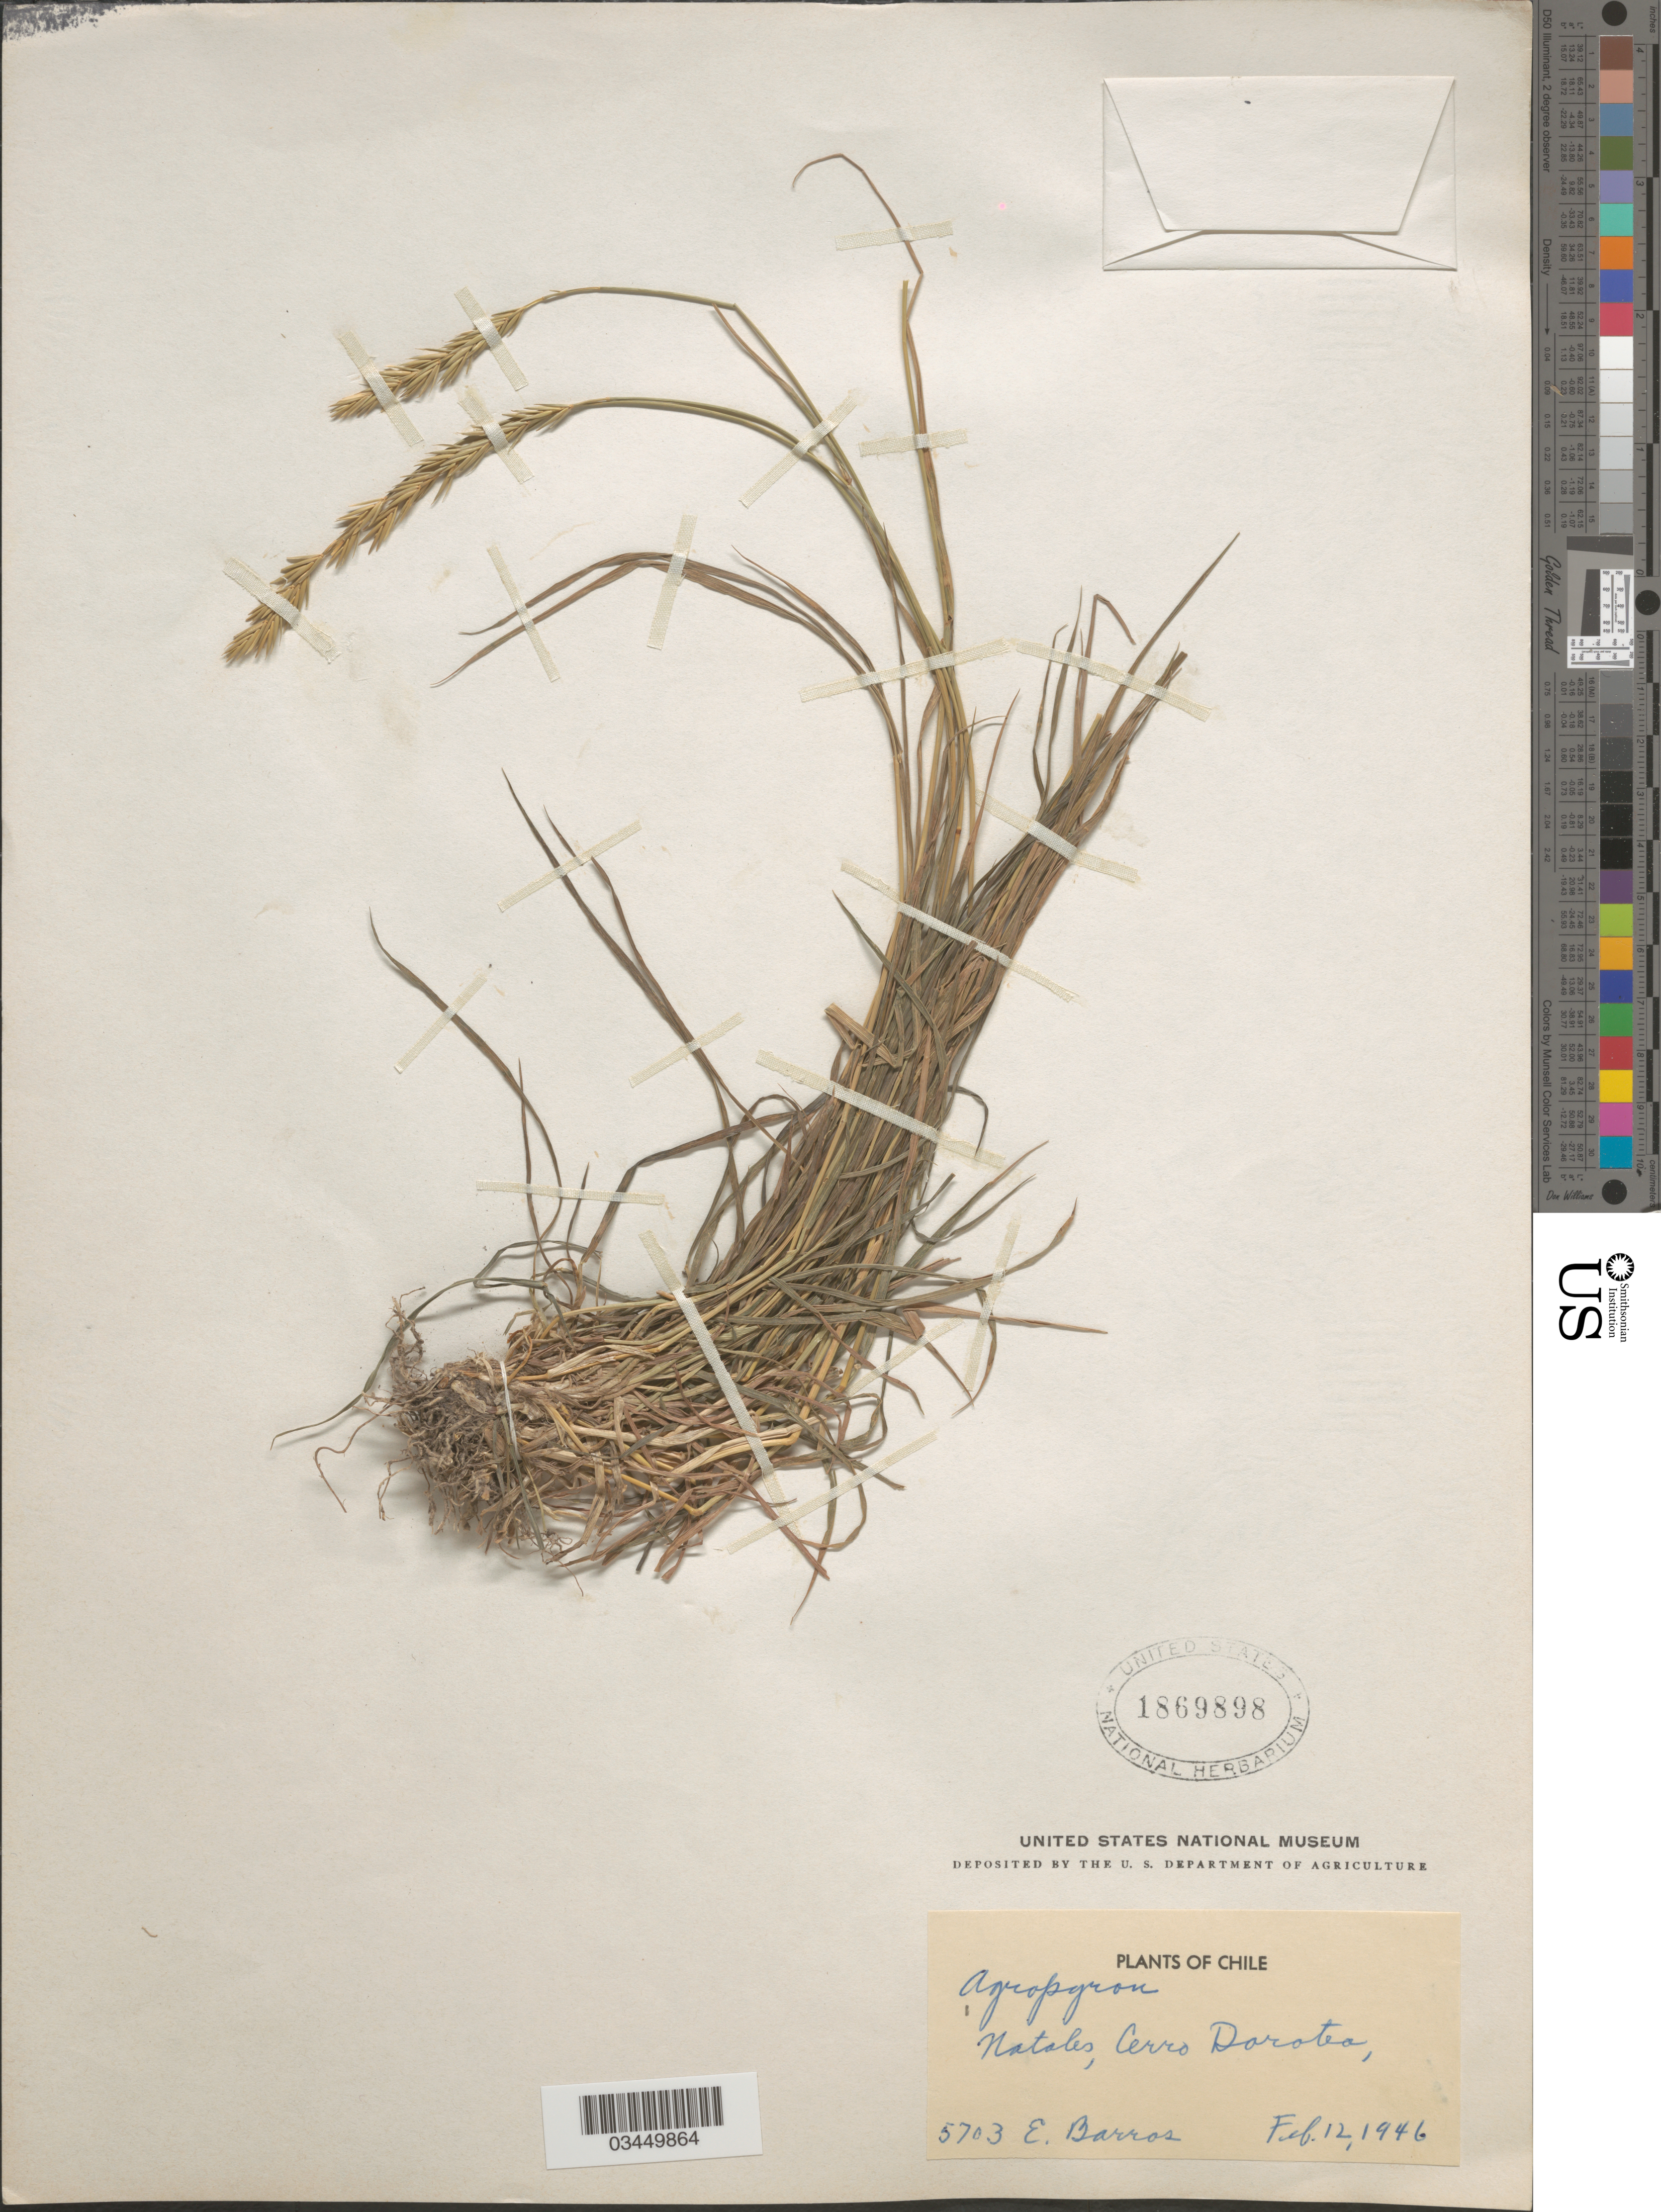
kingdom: Plantae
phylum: Tracheophyta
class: Liliopsida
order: Poales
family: Poaceae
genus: Elymus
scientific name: Elymus sp.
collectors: E. Barros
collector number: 5703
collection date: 1946-02-12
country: Chile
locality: Natales. Cerro Dorotea.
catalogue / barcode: US 1869898